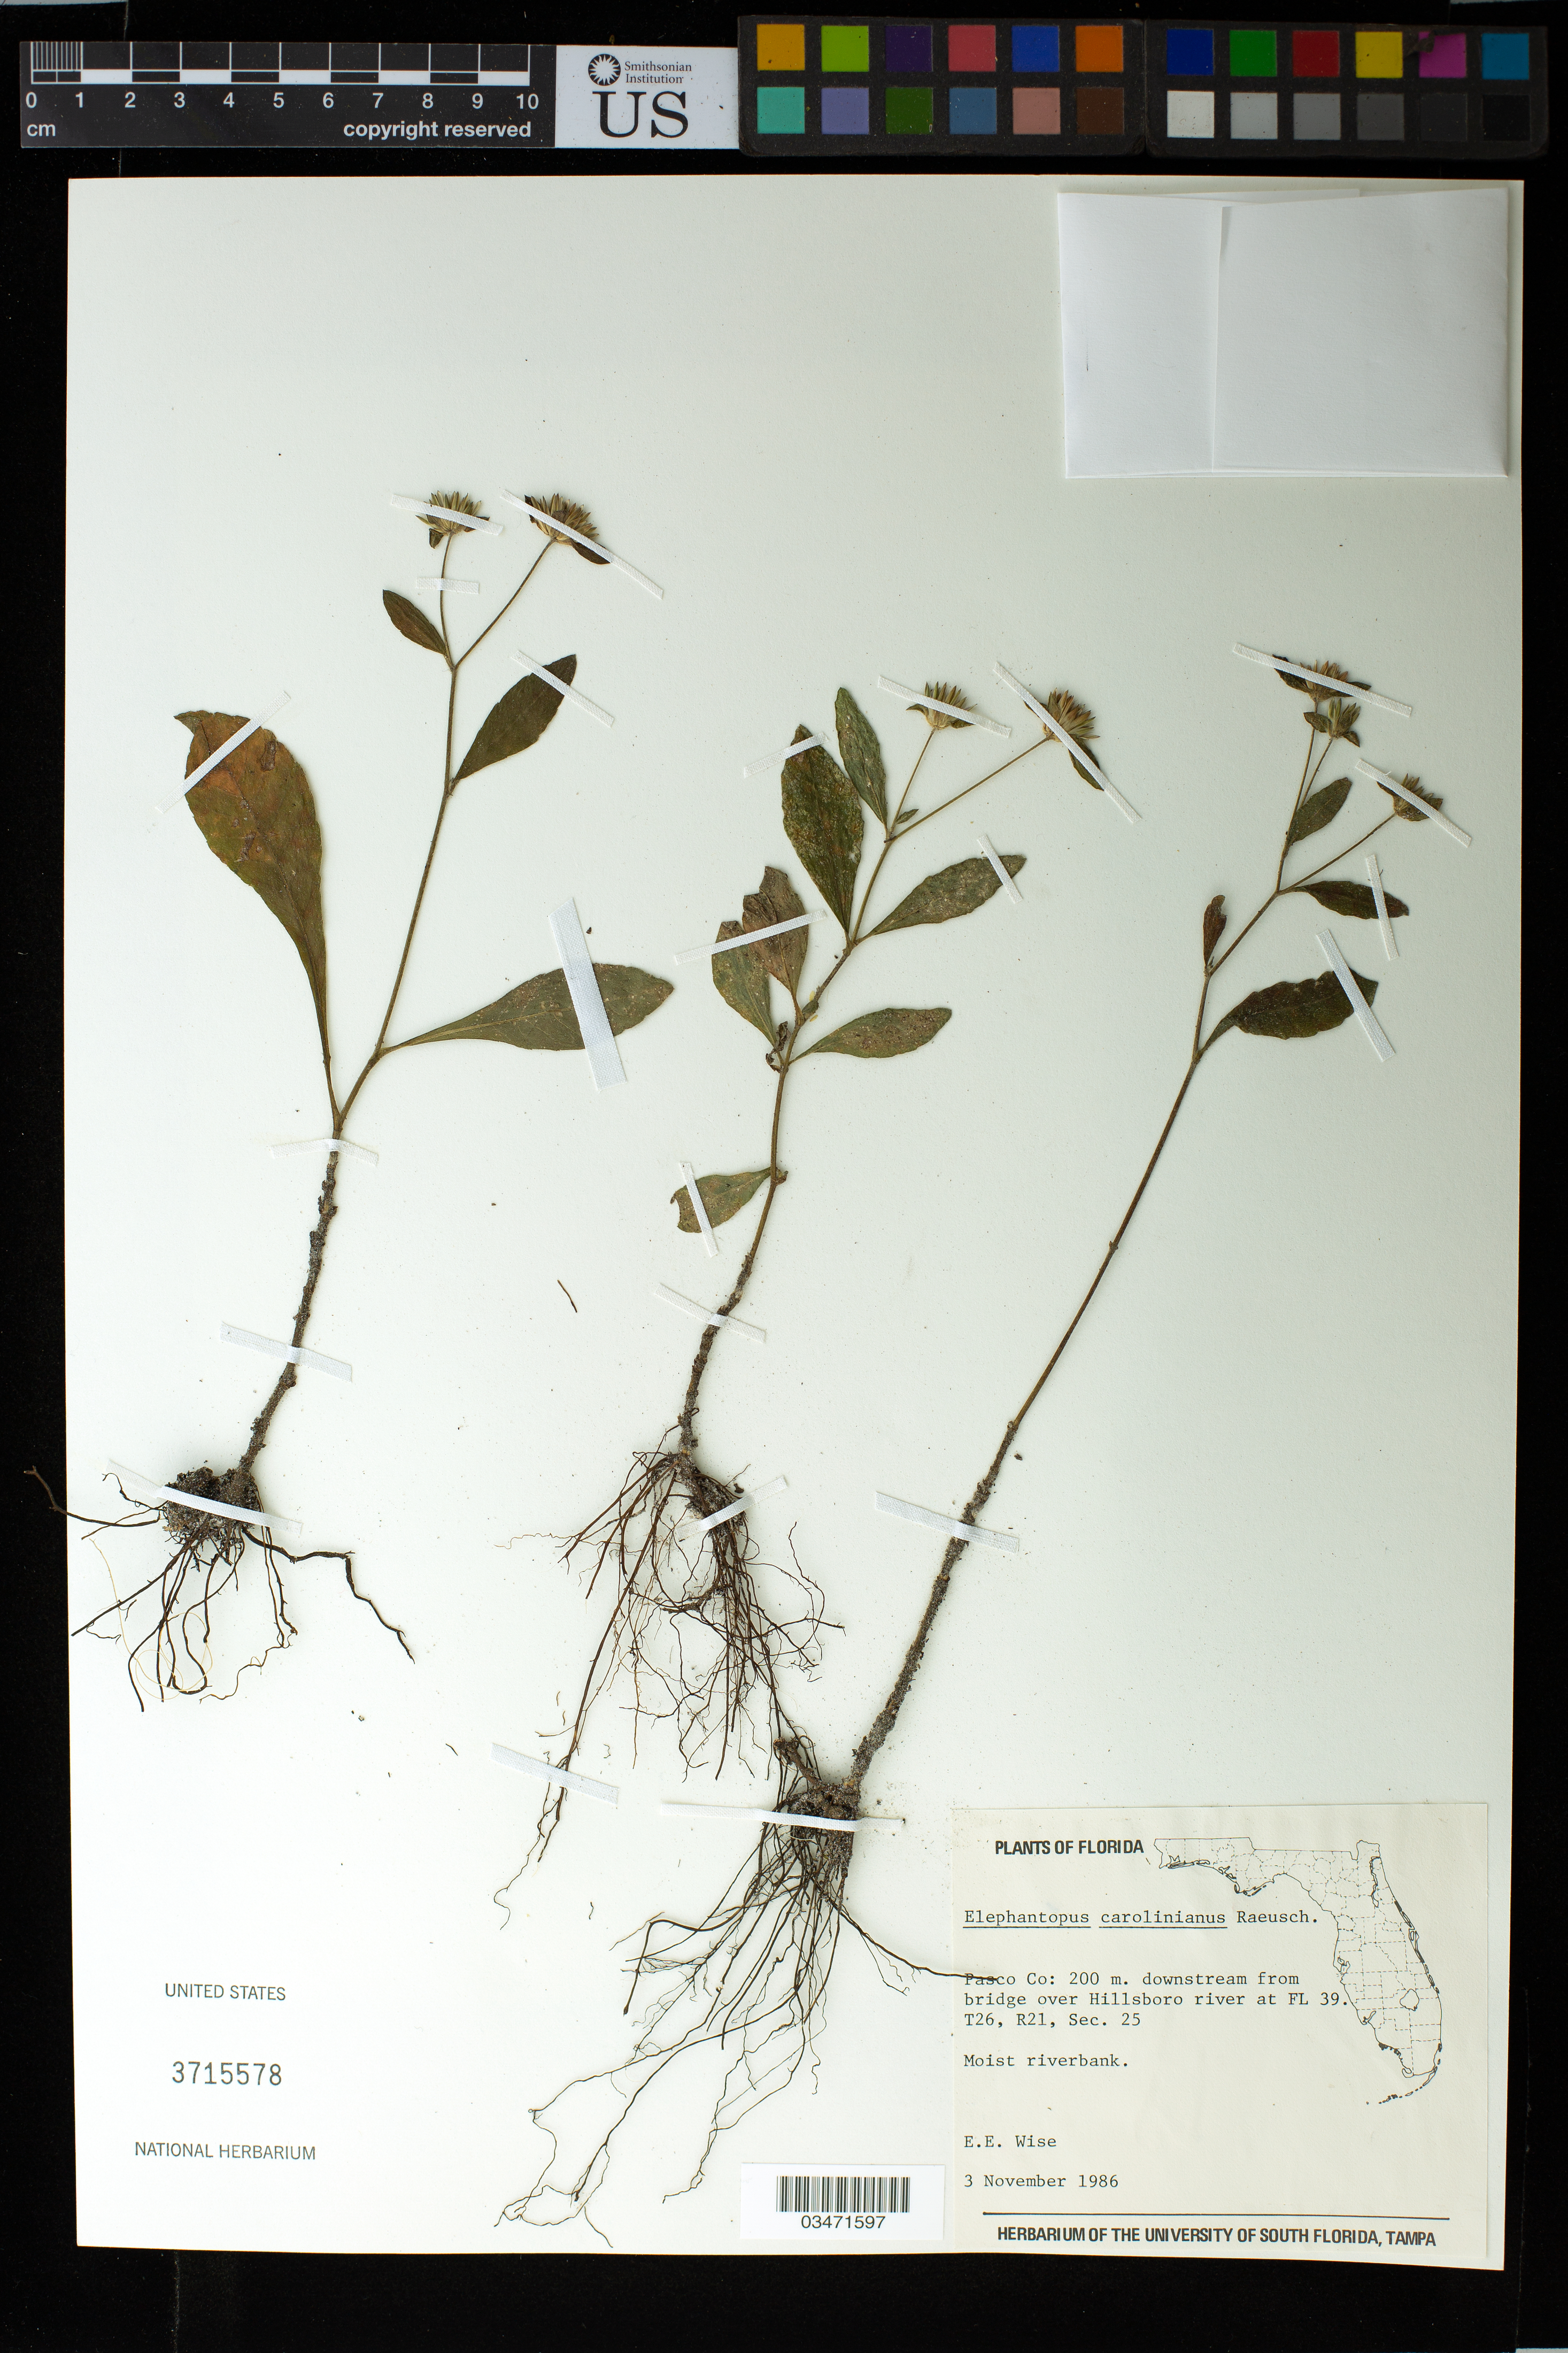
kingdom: Plantae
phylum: Tracheophyta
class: Magnoliopsida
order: Asterales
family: Asteraceae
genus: Elephantopus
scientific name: Elephantopus carolinianus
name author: Raeusch.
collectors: E. Wise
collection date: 1986-11-03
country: United States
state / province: Florida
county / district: Pasco County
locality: Hillsboro River, 200 m downstream from bridge at FL 39. T26, R21, Sec. 25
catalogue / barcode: US 3715578